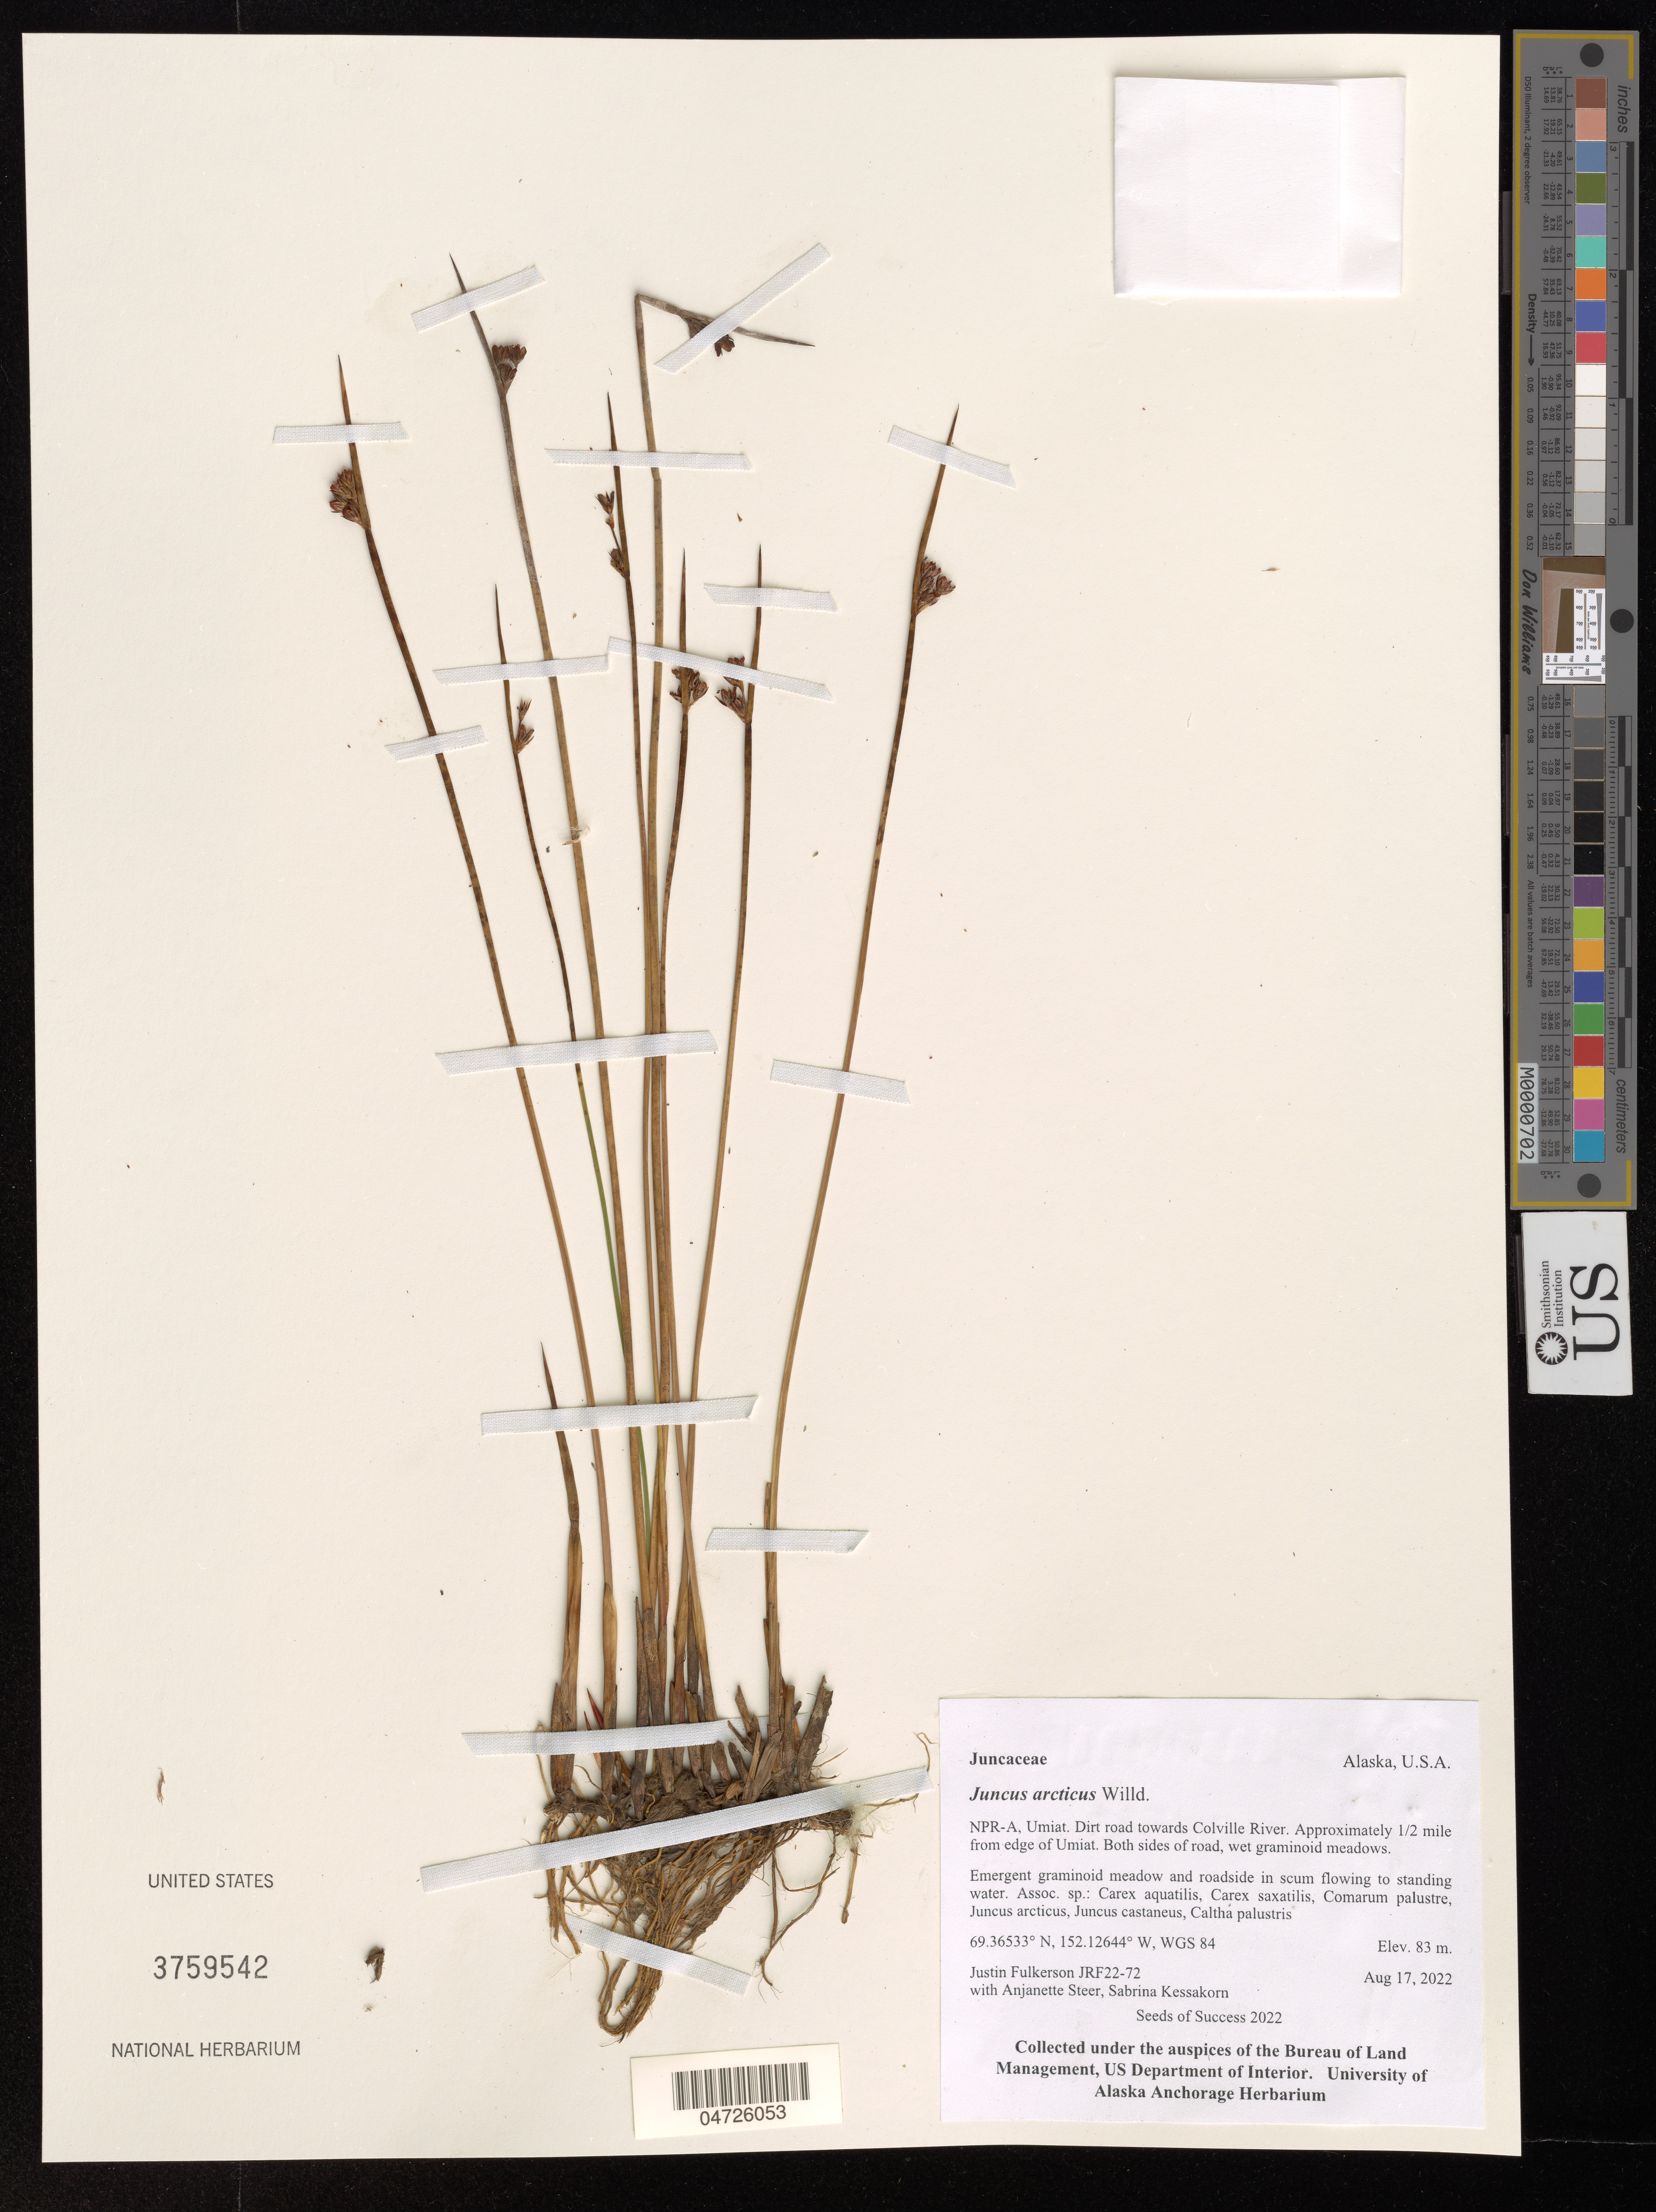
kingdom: Plantae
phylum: Tracheophyta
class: Liliopsida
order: Poales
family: Juncaceae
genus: Juncus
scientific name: Juncus arcticus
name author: Willd.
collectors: J. Fulkerson & A. Steer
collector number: JRF22-72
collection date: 2022-08-17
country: United States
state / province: Alaska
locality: NPR-A, Umiat. Dirt road towards Colville River. Approximately 1/2 mile from edge of Umiat. WGS 84.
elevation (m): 83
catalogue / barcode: US 3759542